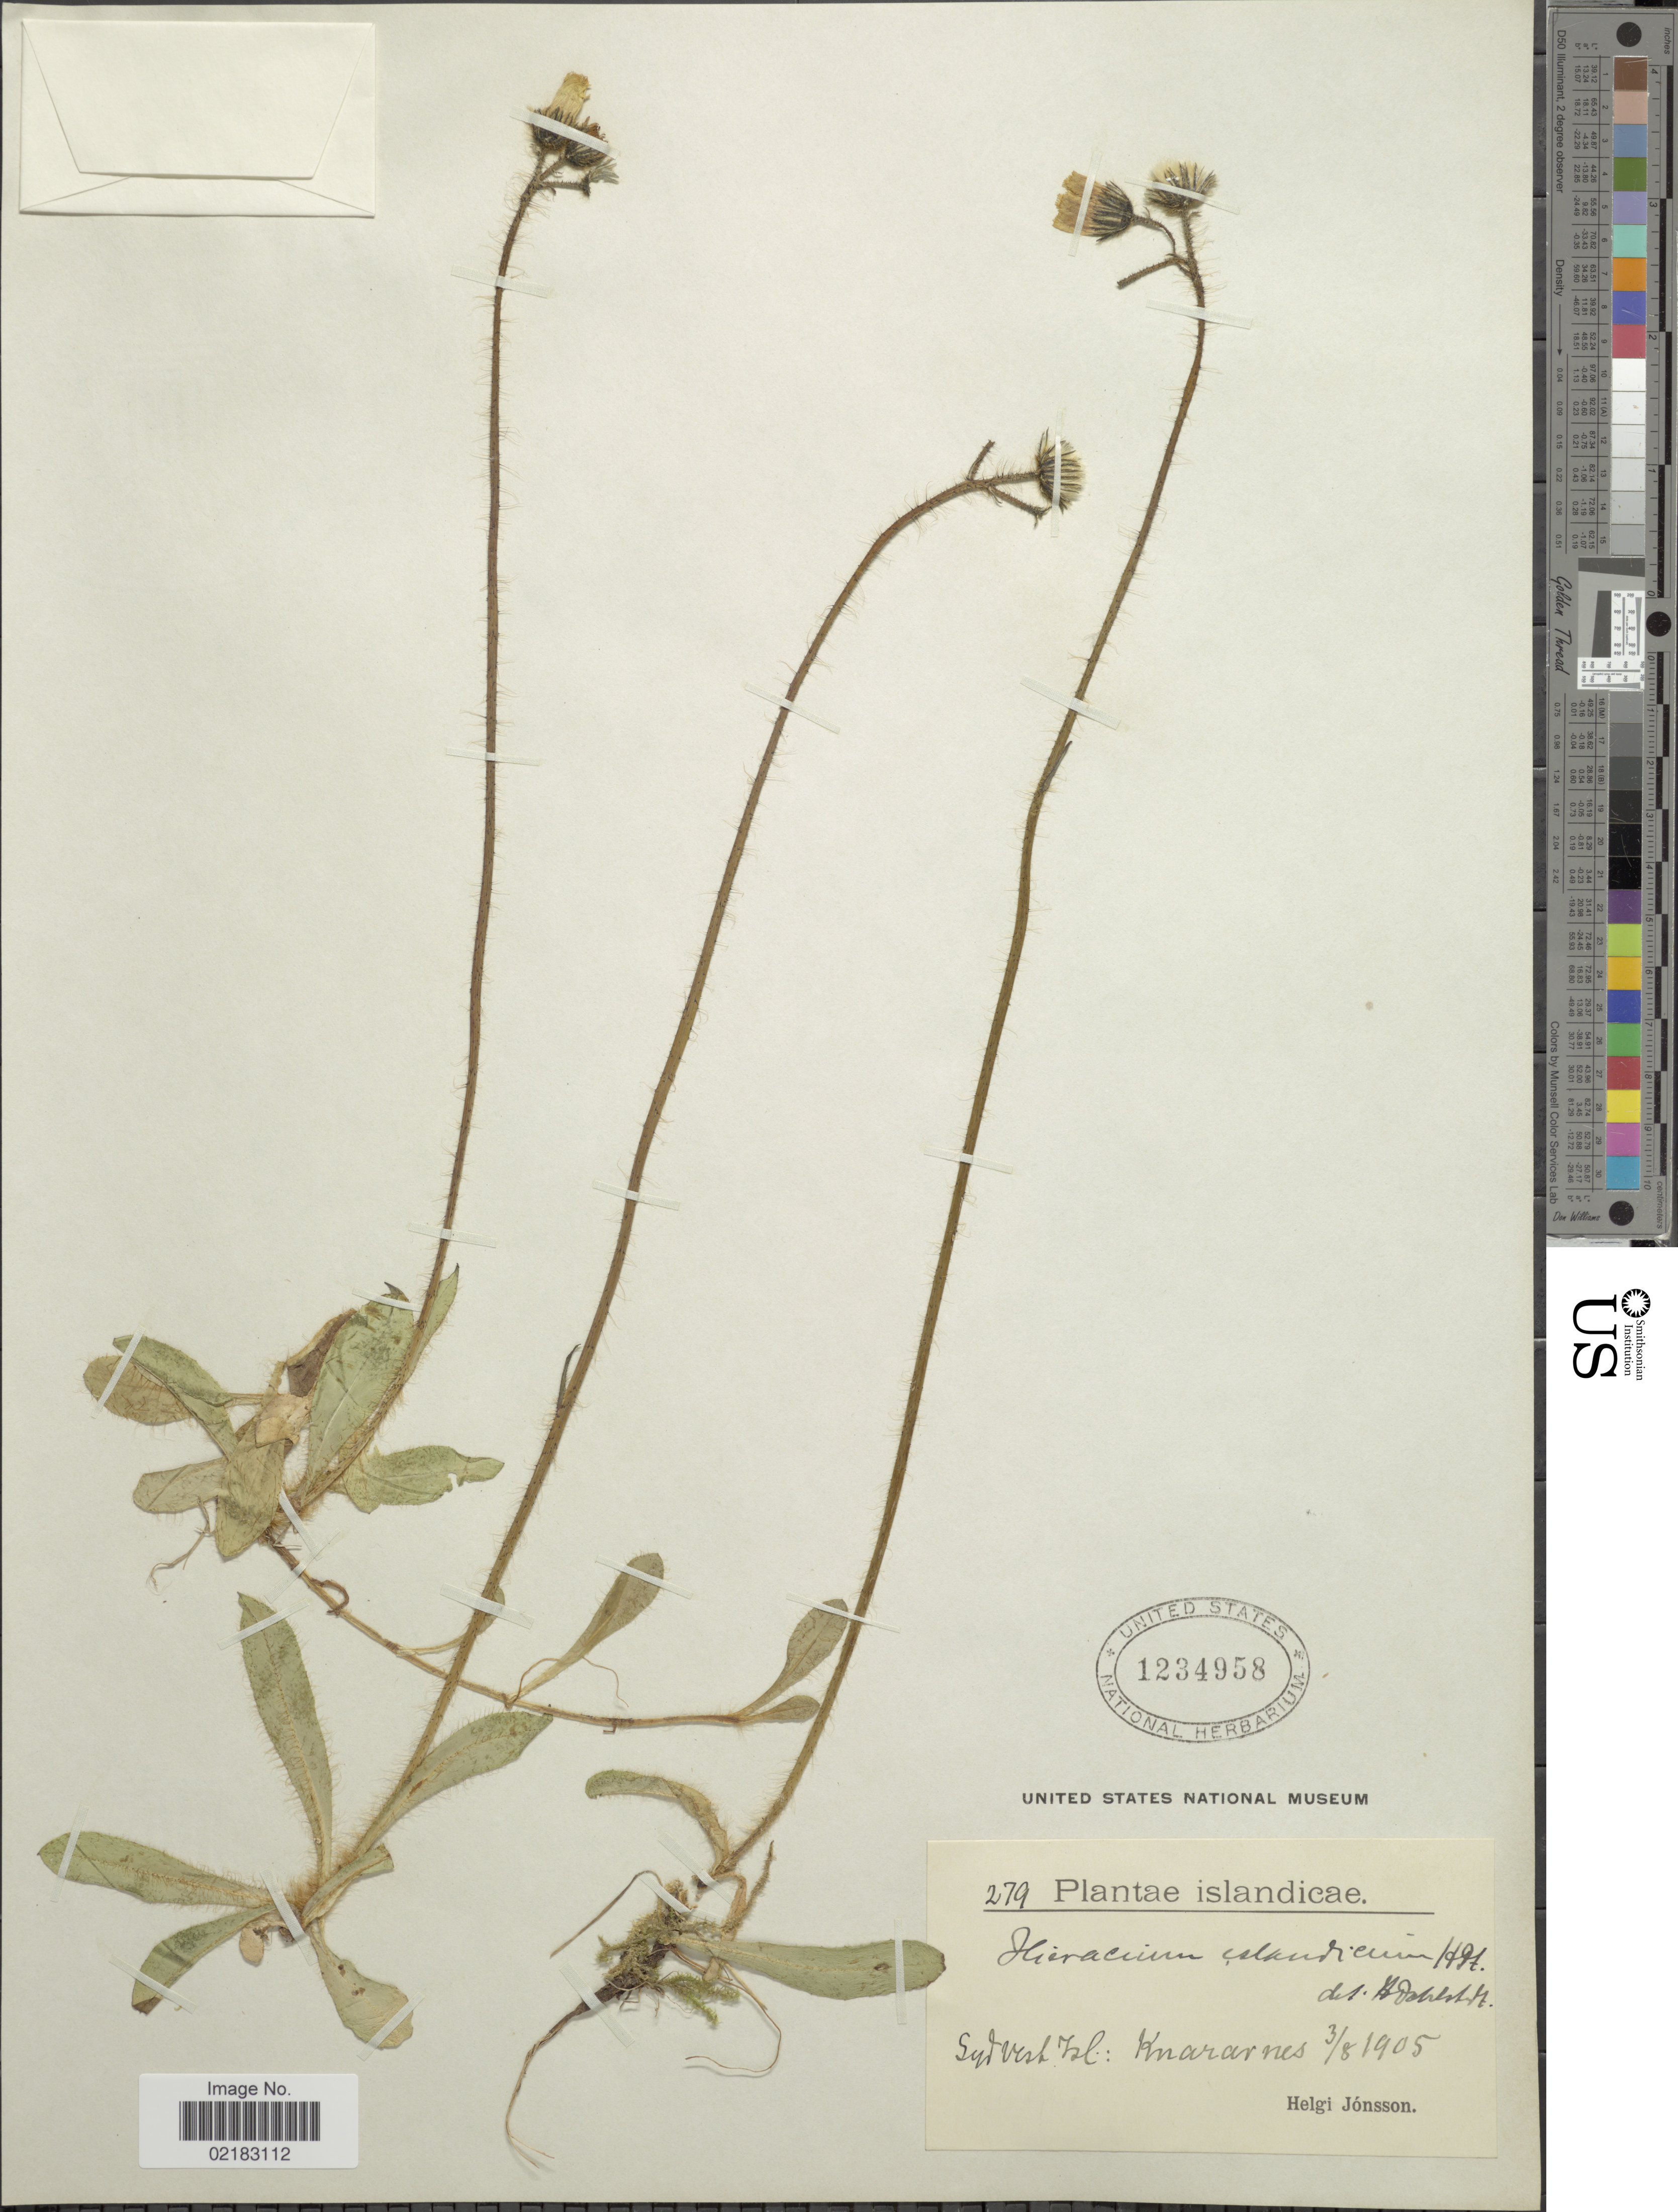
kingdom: Plantae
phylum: Tracheophyta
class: Magnoliopsida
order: Asterales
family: Asteraceae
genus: Hieracium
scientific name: Hieracium islandicum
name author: (Lange) Dahlst.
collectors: H. Jónsson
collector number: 279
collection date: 1905-08-03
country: Iceland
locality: Syd Vest Isl: Knararnes.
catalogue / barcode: US 1234958